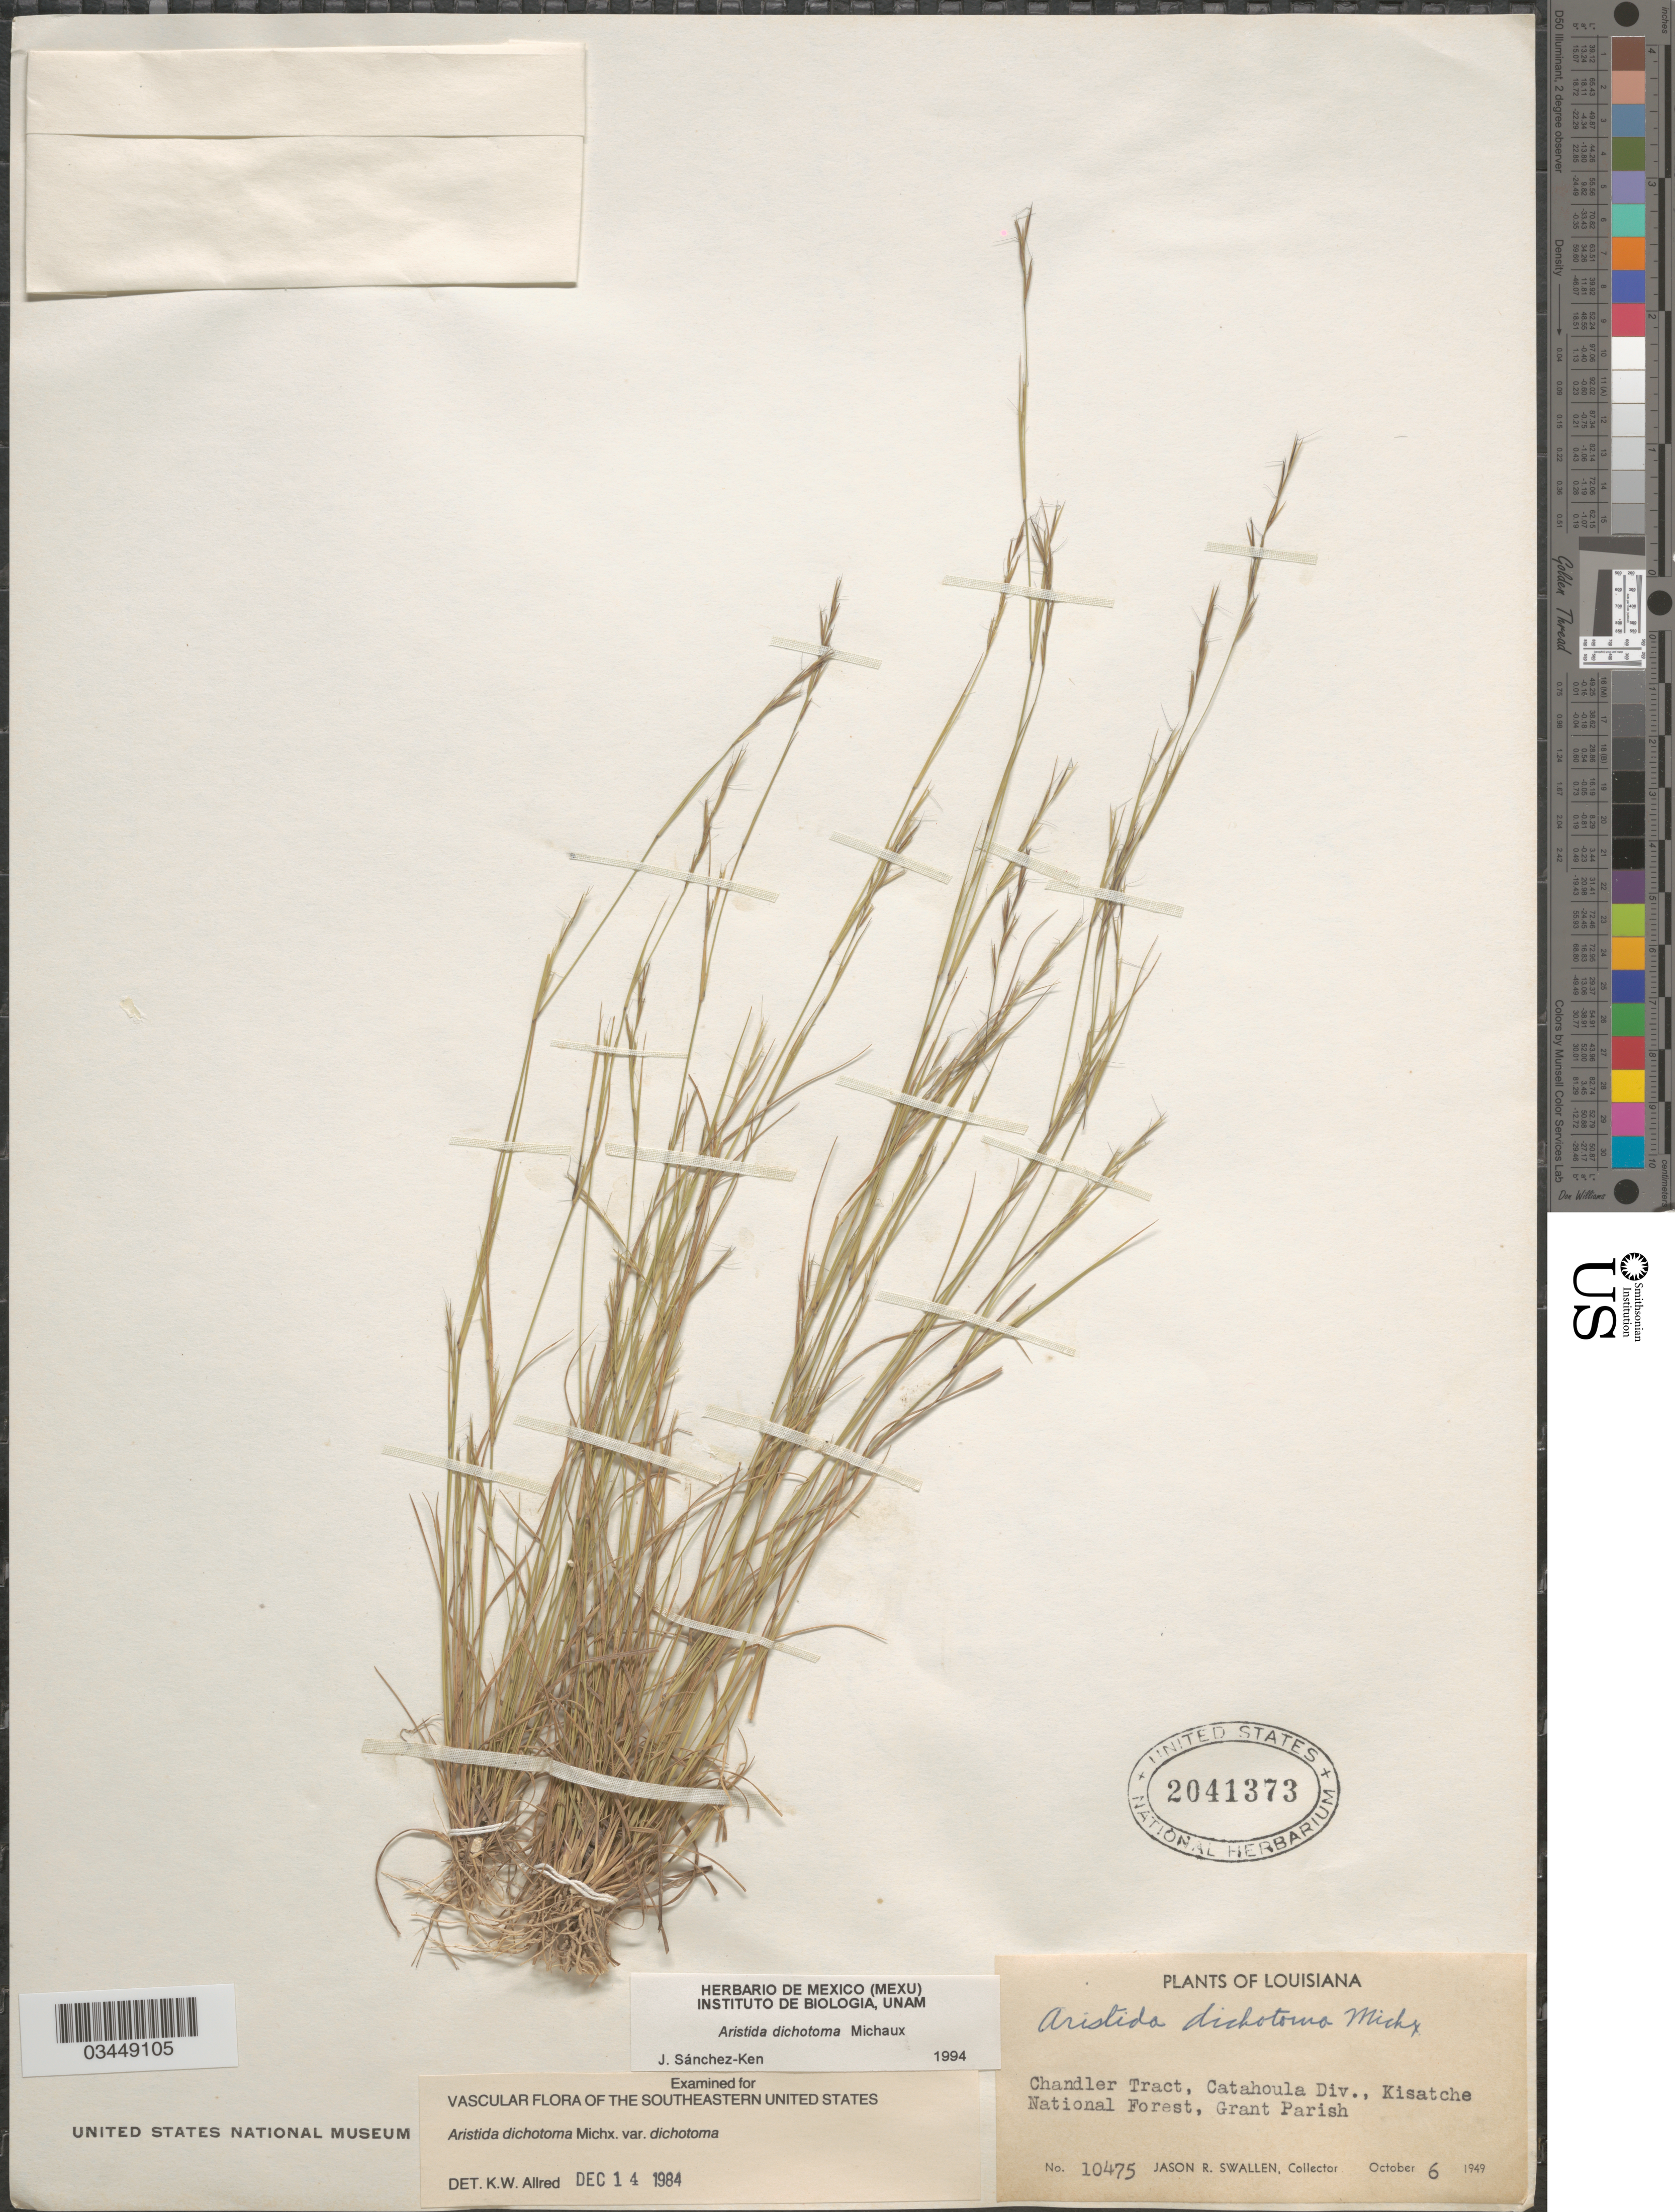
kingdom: Plantae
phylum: Tracheophyta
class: Liliopsida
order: Poales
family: Poaceae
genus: Aristida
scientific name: Aristida dichotoma var. dichotoma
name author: Michx.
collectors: J. R. Swallen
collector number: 10475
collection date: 1949-10-06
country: United States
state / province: Louisiana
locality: Chandler Tract, Catahoula Div., Kisatche National Forest, Grant Parish.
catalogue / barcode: US 2041373